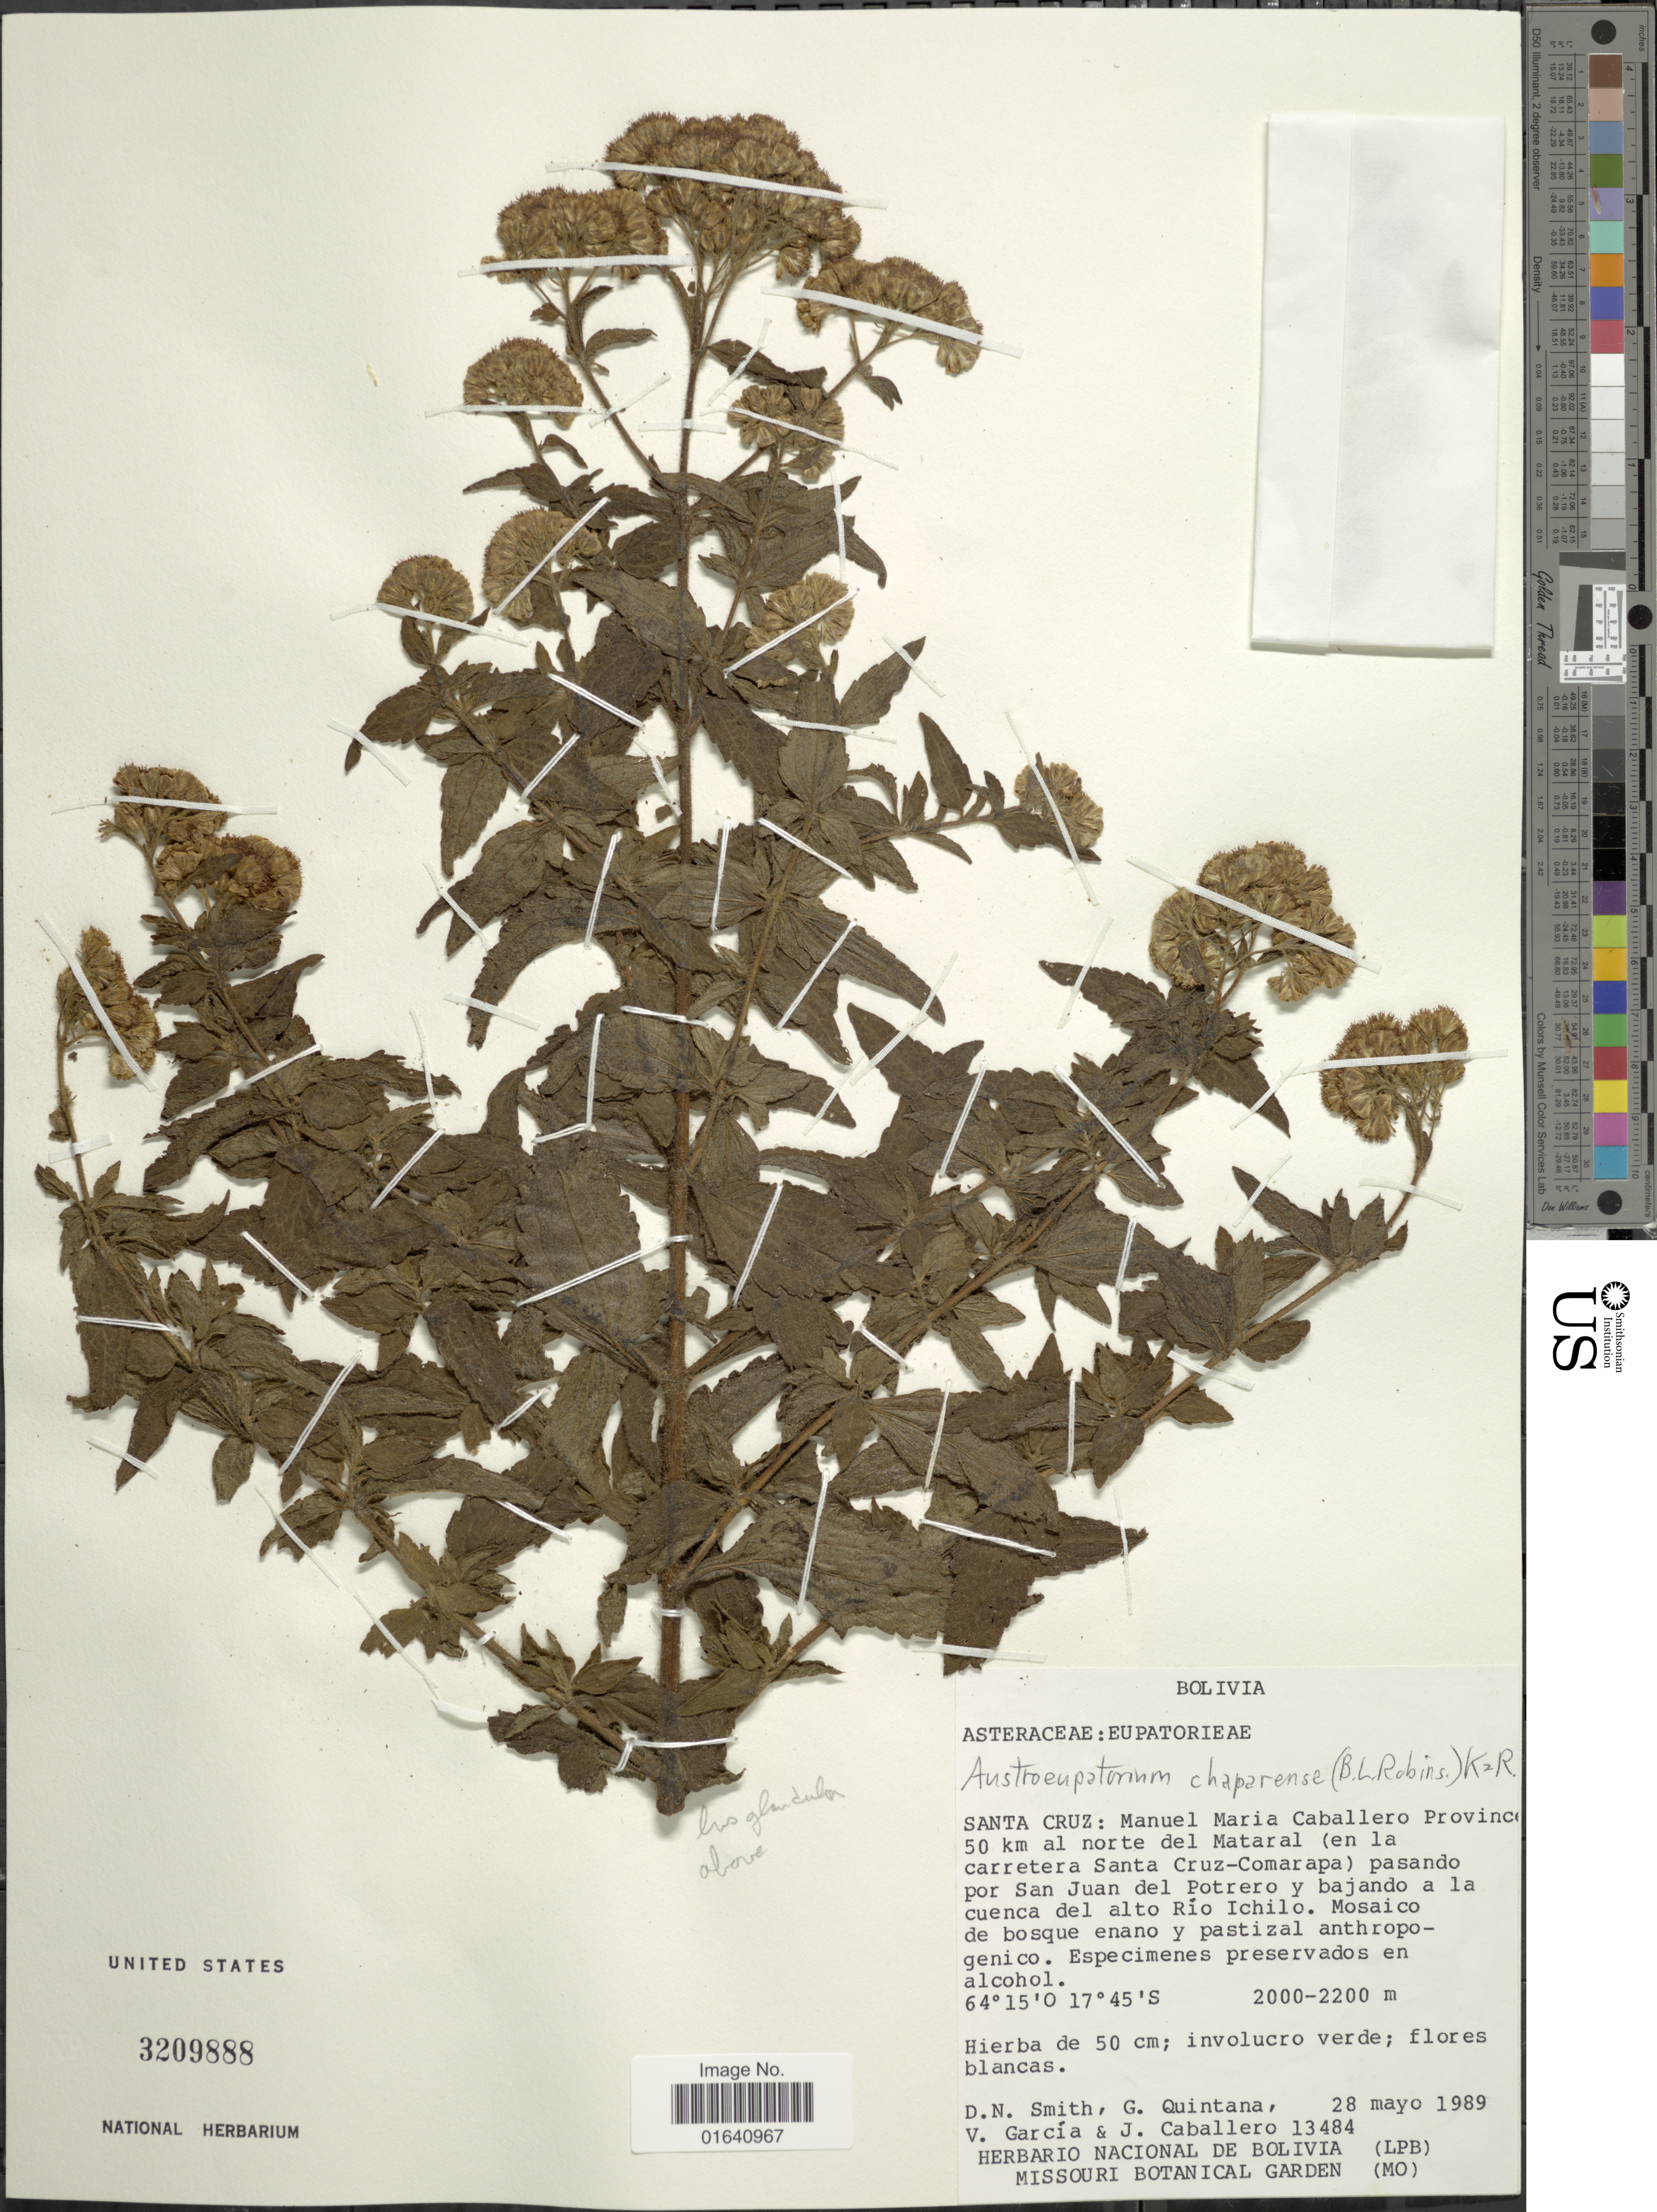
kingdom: Plantae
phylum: Tracheophyta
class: Magnoliopsida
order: Asterales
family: Asteraceae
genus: Austroeupatorium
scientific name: Austroeupatorium chaparense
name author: (B.L. Rob.) R.M. King & H. Rob.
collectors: D. Smith, G. Quintana, V. Garcia & J. Caballero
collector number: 13484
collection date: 1989-05-28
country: Bolivia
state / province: Santa Cruz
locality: Manuel Maria Caballero Province 50 km al norte del Mataral (en la carretera Santa Cruz-Comarapa) pasando por San Juan del Potreor y bajando a la cuenca del alto Río Ichilo. Mosaico de bosque enano y pastizl anthropogenico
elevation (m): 2000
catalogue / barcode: US 3209888